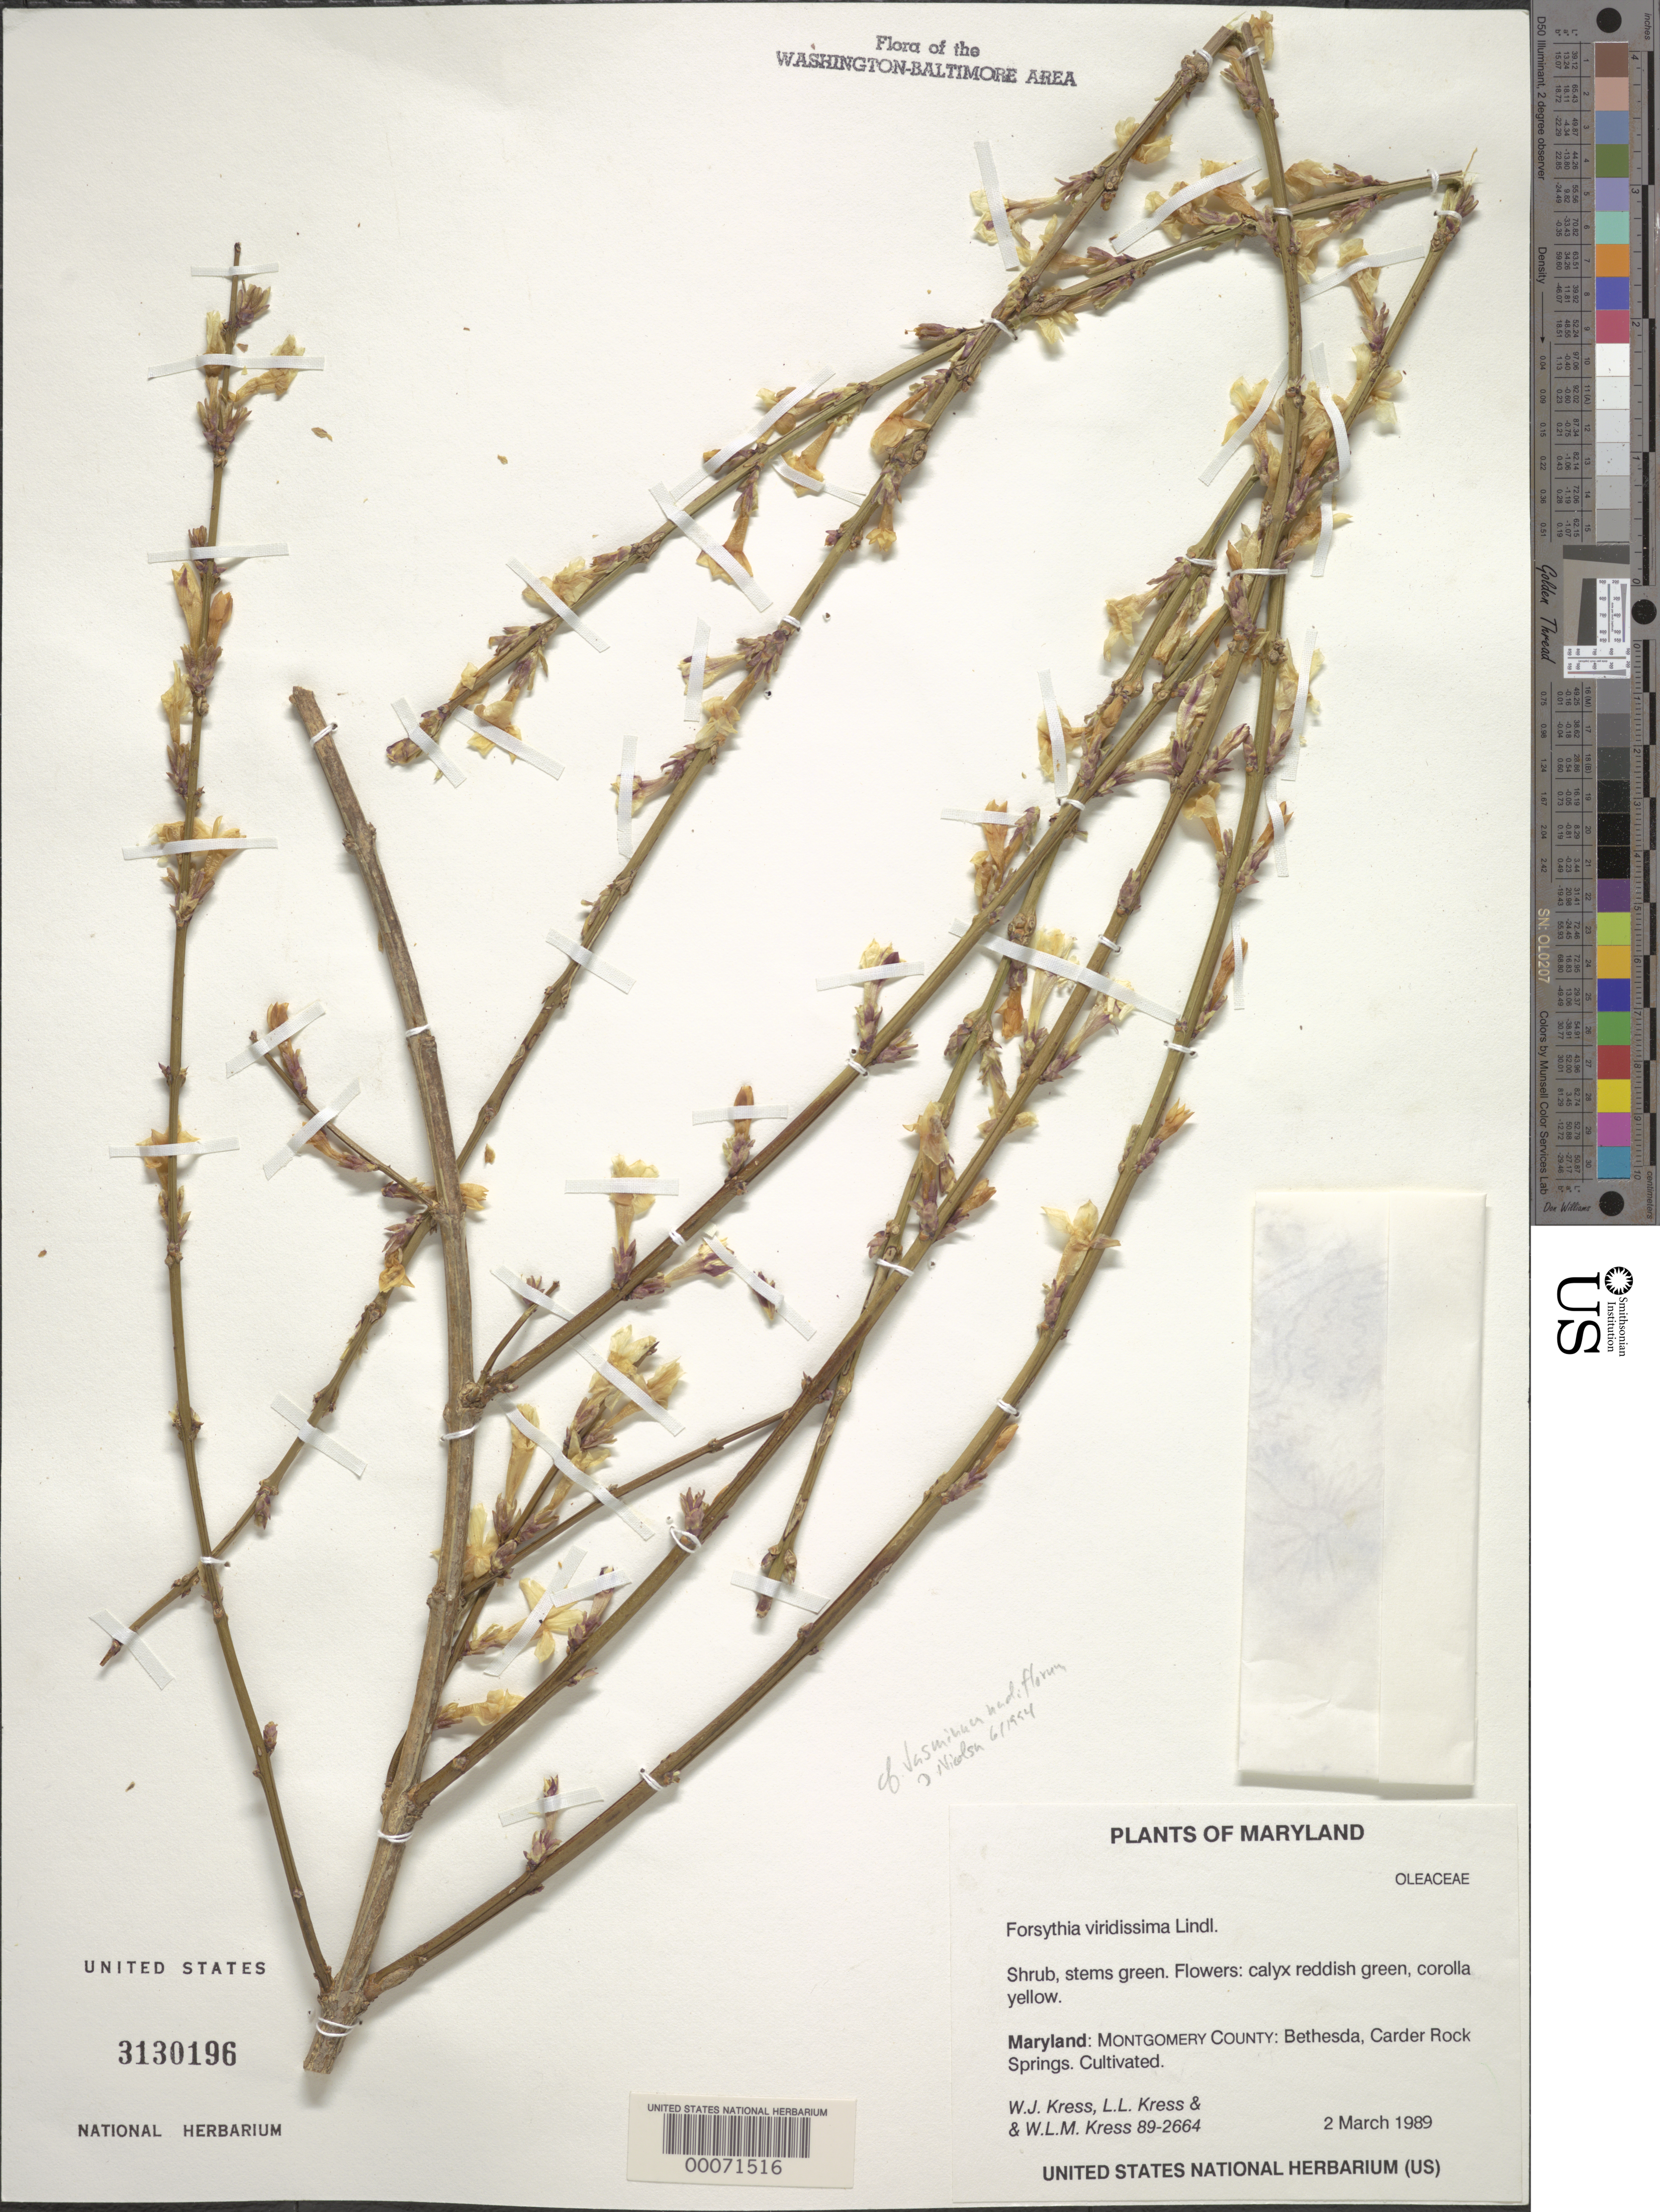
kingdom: Plantae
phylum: Tracheophyta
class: Magnoliopsida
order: Lamiales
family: Oleaceae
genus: Jasminum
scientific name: Jasminum nudiflorum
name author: Lindl.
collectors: W. J. Kress, L. L. Kress & W. L. M. Kress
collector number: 89-2664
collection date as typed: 02 Mar 1989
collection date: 1989-03-02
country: United States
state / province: Maryland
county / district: Montgomery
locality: Carder Rock Springs, Bethesda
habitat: Cultivated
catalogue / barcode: US 3130196